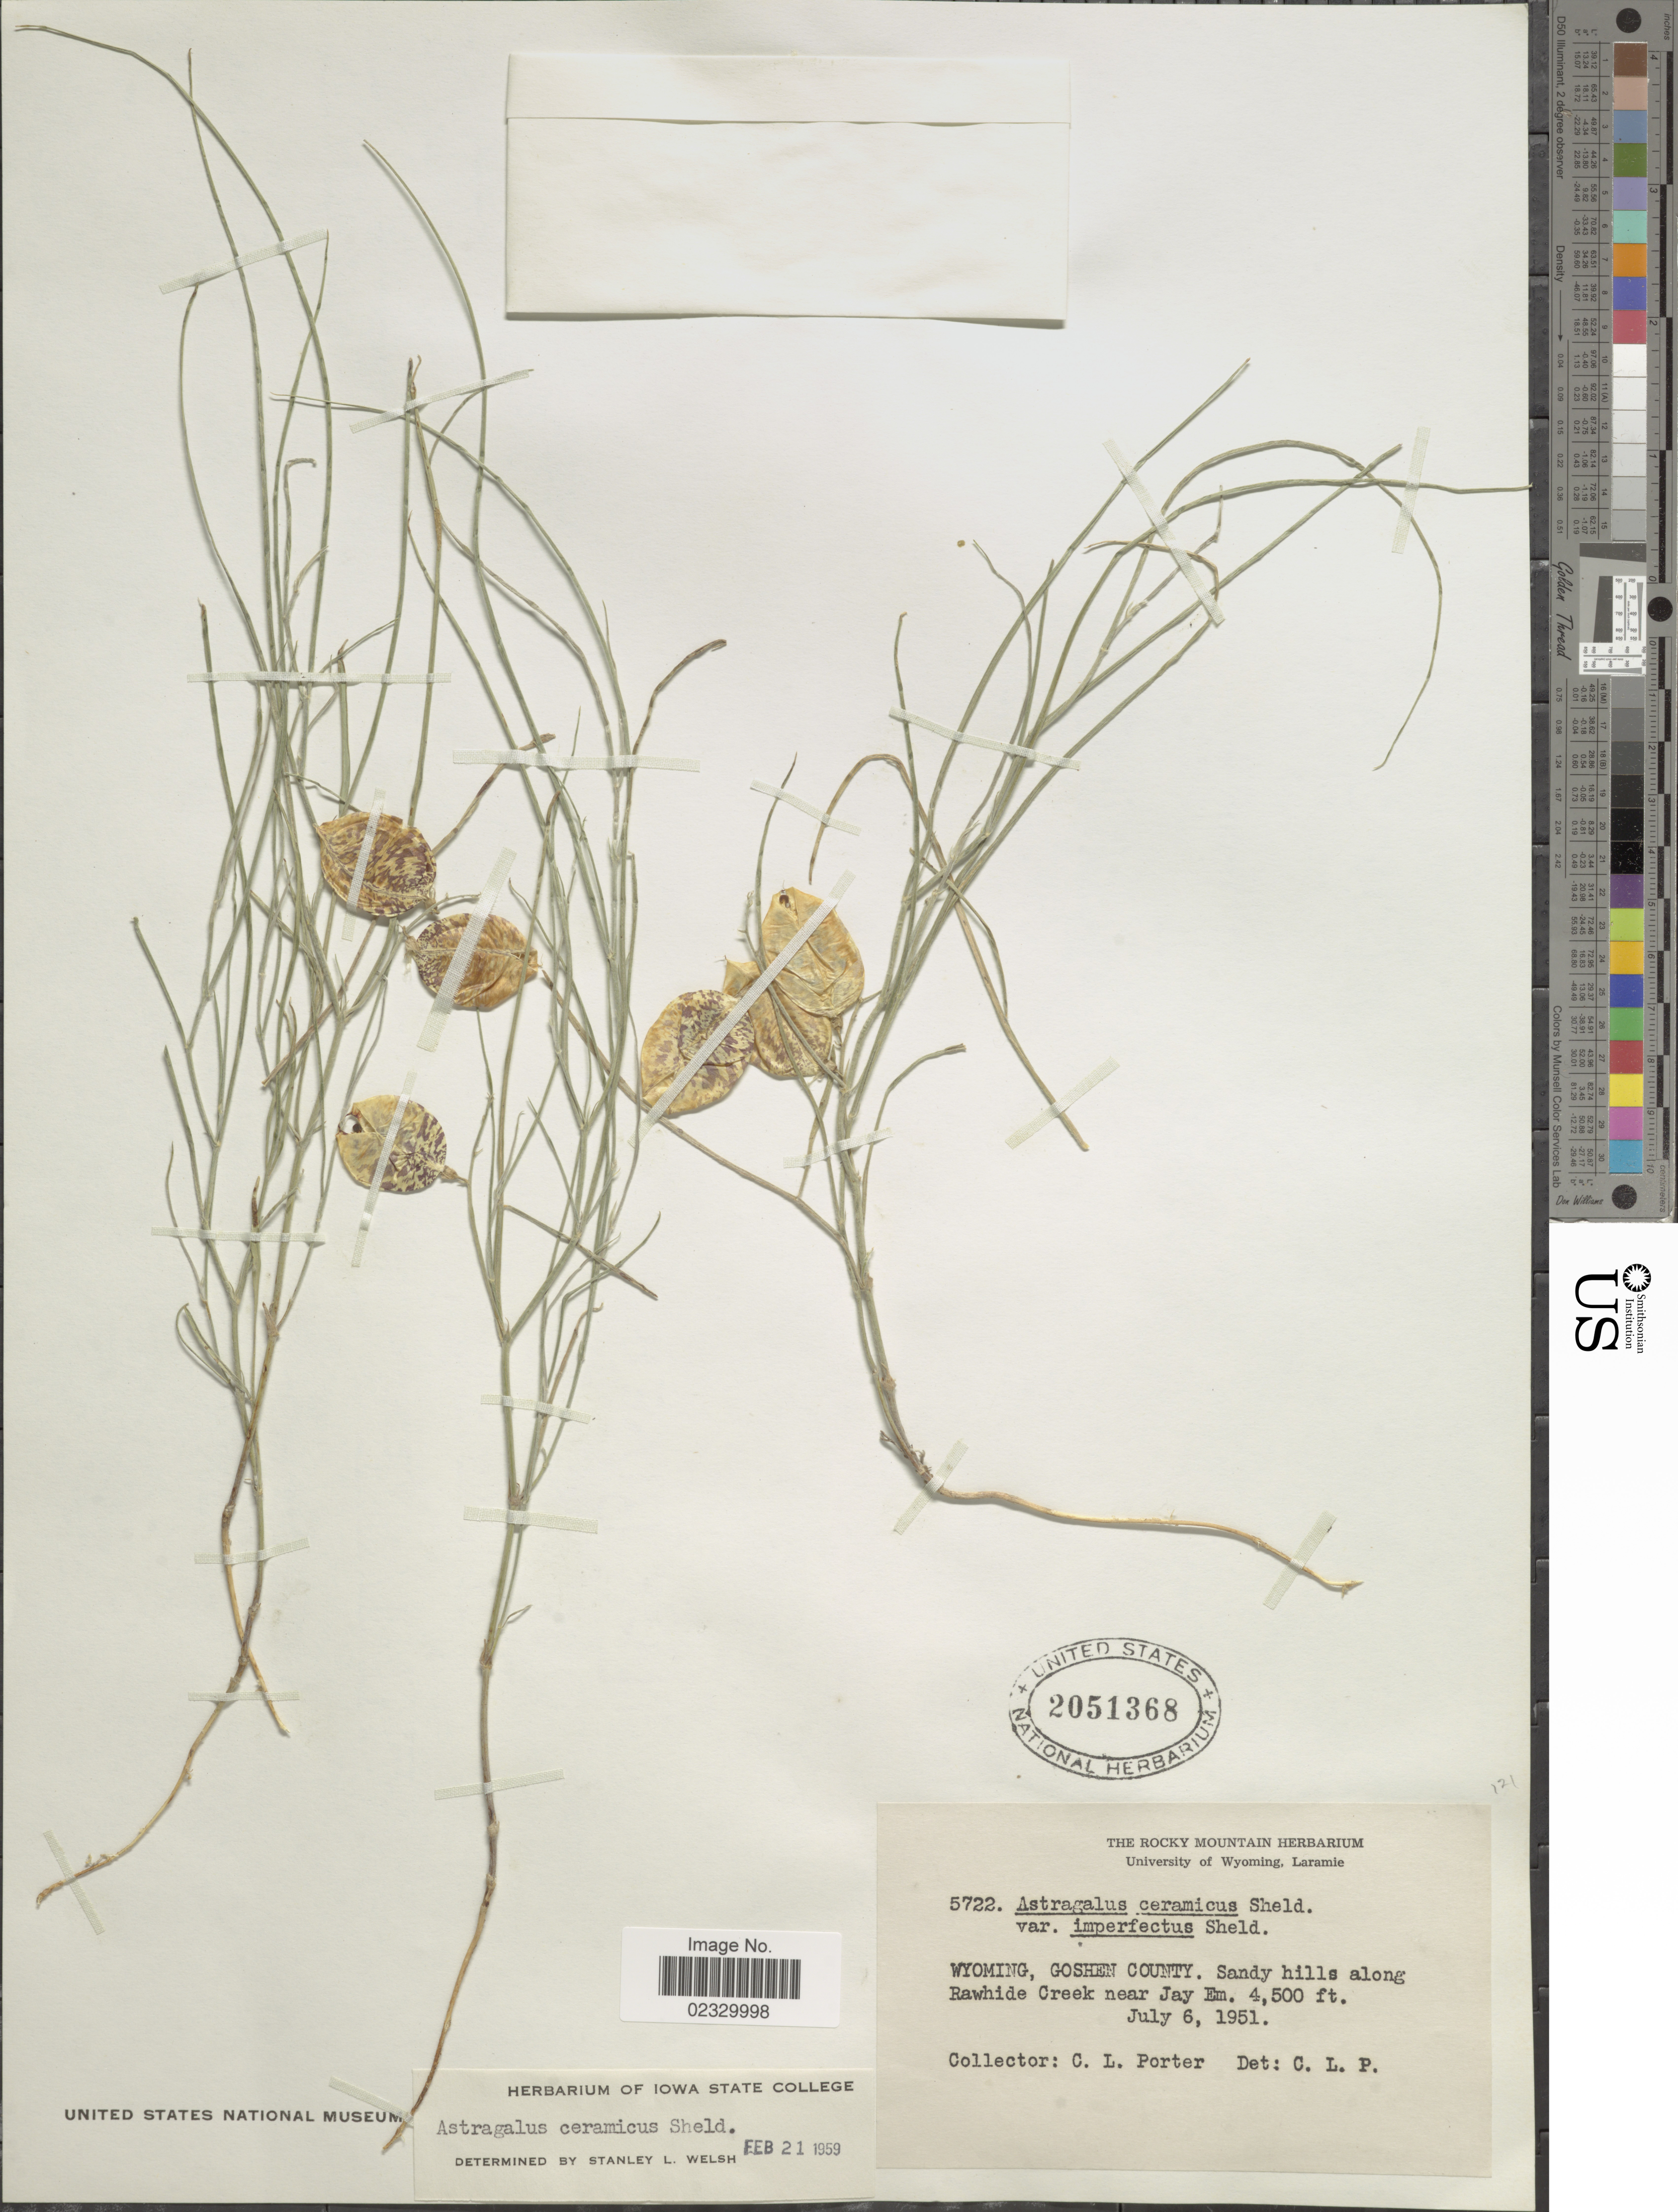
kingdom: Plantae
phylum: Tracheophyta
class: Magnoliopsida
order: Fabales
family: Fabaceae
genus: Astragalus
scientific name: Astragalus ceramicus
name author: E. Sheld.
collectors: C. L. Porter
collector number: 5722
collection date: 1951-07-06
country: United States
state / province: Wyoming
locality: Goshen County, Sandy hills along Rawhide Creek near Jay Em.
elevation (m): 1372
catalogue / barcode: US 2051368